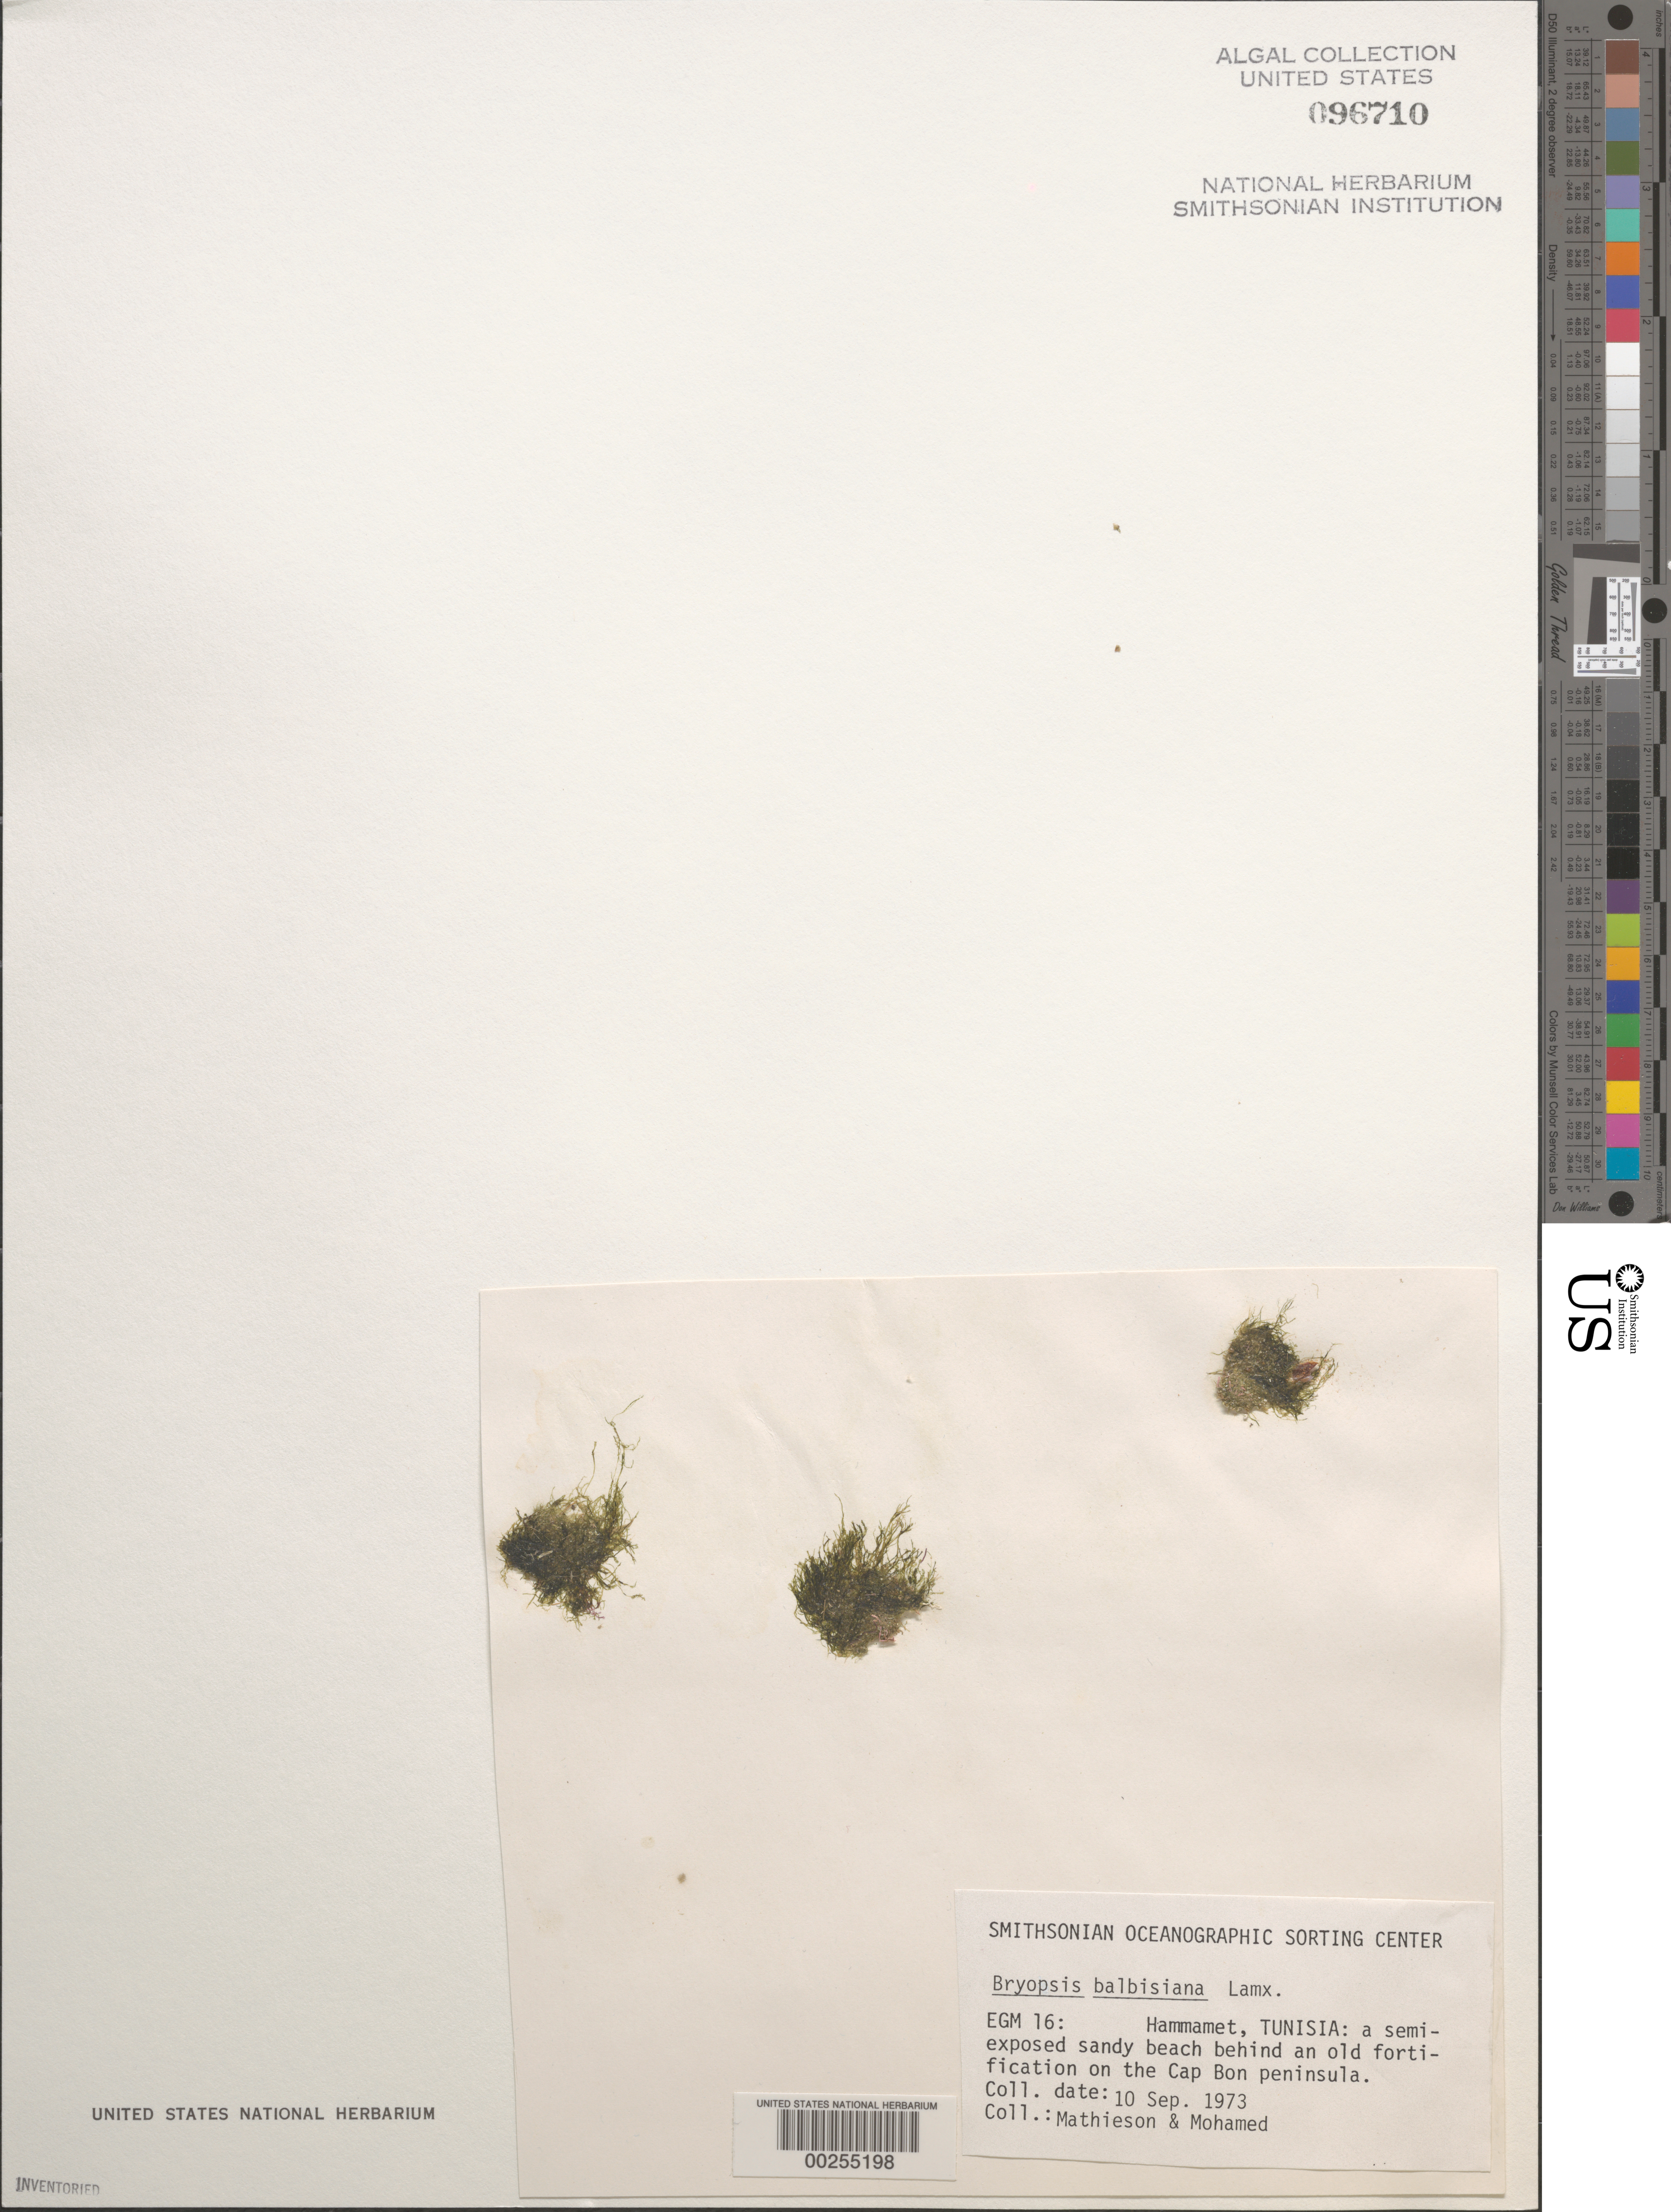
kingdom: Plantae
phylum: Chlorophyta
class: Ulvophyceae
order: Bryopsidales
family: Bryopsidaceae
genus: Bryopsis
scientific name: Bryopsis balbisiana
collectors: R. Mathieson & -. Mohamed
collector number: EGM 16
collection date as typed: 10 Sep 1973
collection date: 1973-09-10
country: Tunisia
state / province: Nabeul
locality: Hammamet, Cap Bon Peninsula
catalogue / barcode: US 96710